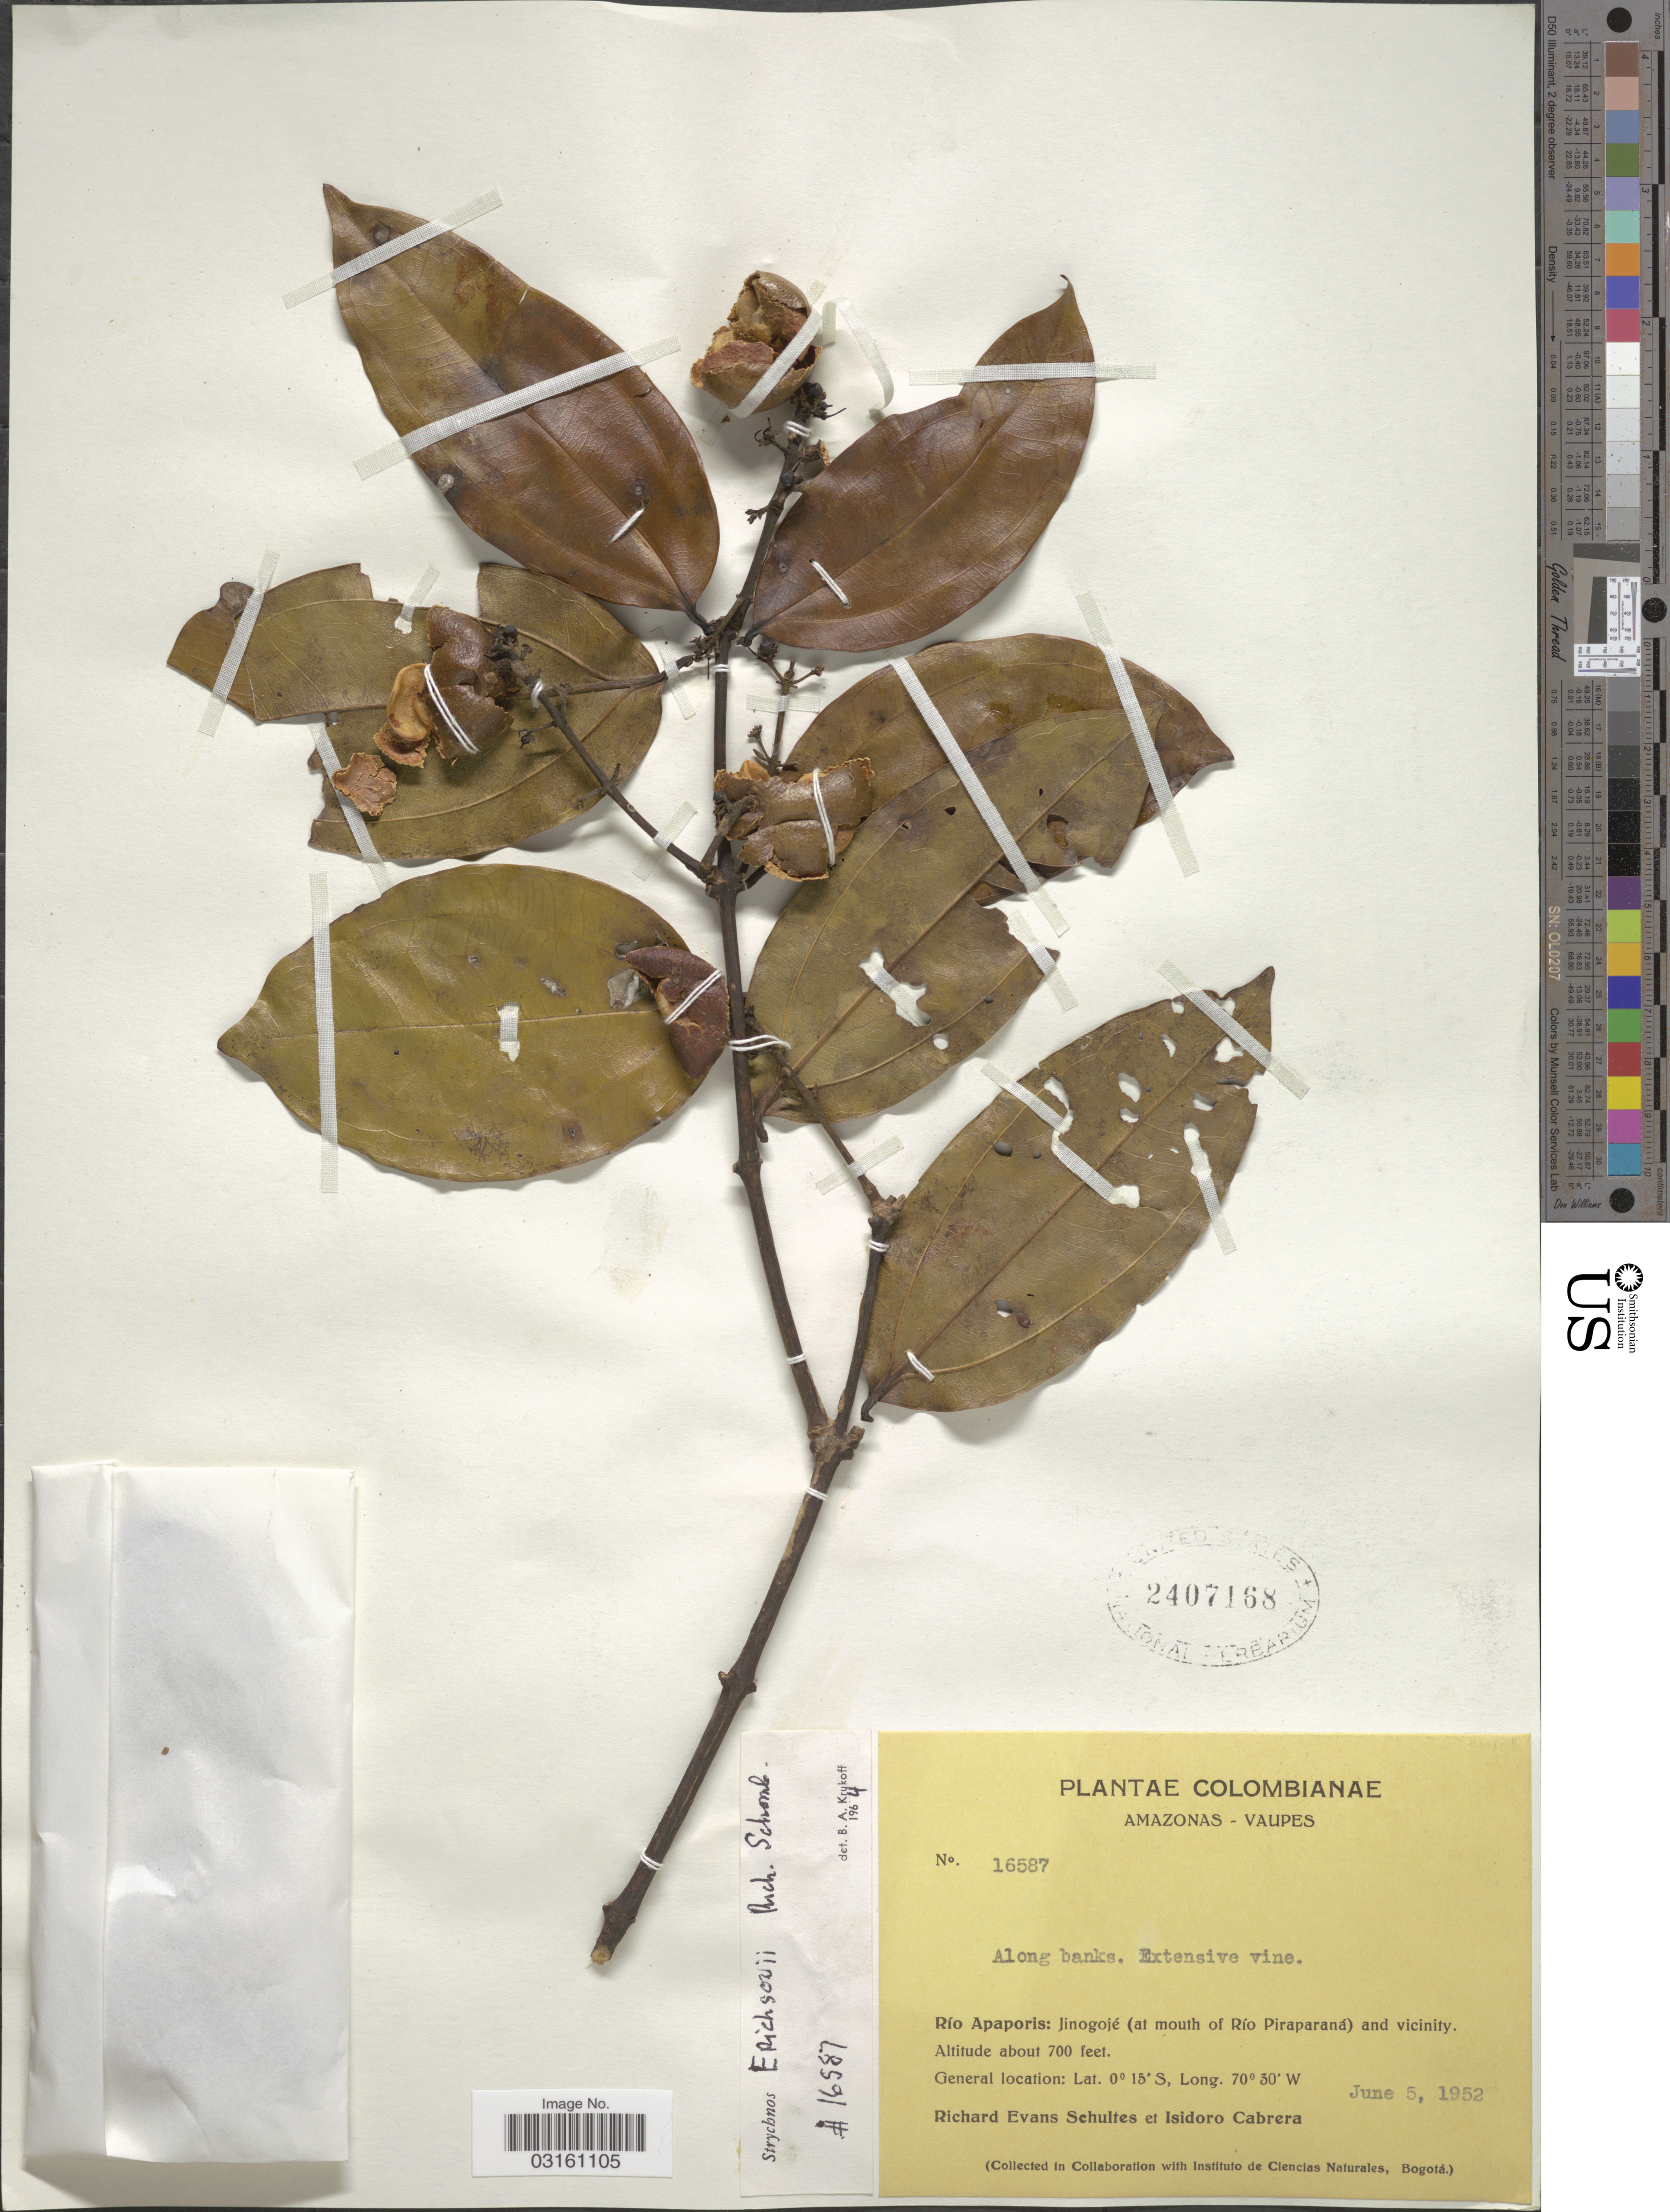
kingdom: Plantae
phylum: Tracheophyta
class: Magnoliopsida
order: Gentianales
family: Loganiaceae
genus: Strychnos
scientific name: Strychnos erichsonii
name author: R.H. Schomb. ex Progel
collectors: R. E. Schultes & I. Cabrera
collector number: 16587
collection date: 1952-06-05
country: Colombia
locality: Amazonas - Vaupes. Río Apaporis: Jinogojé (at mouth of Río Piraparaná) and vicinity.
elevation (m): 213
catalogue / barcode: US 2407168